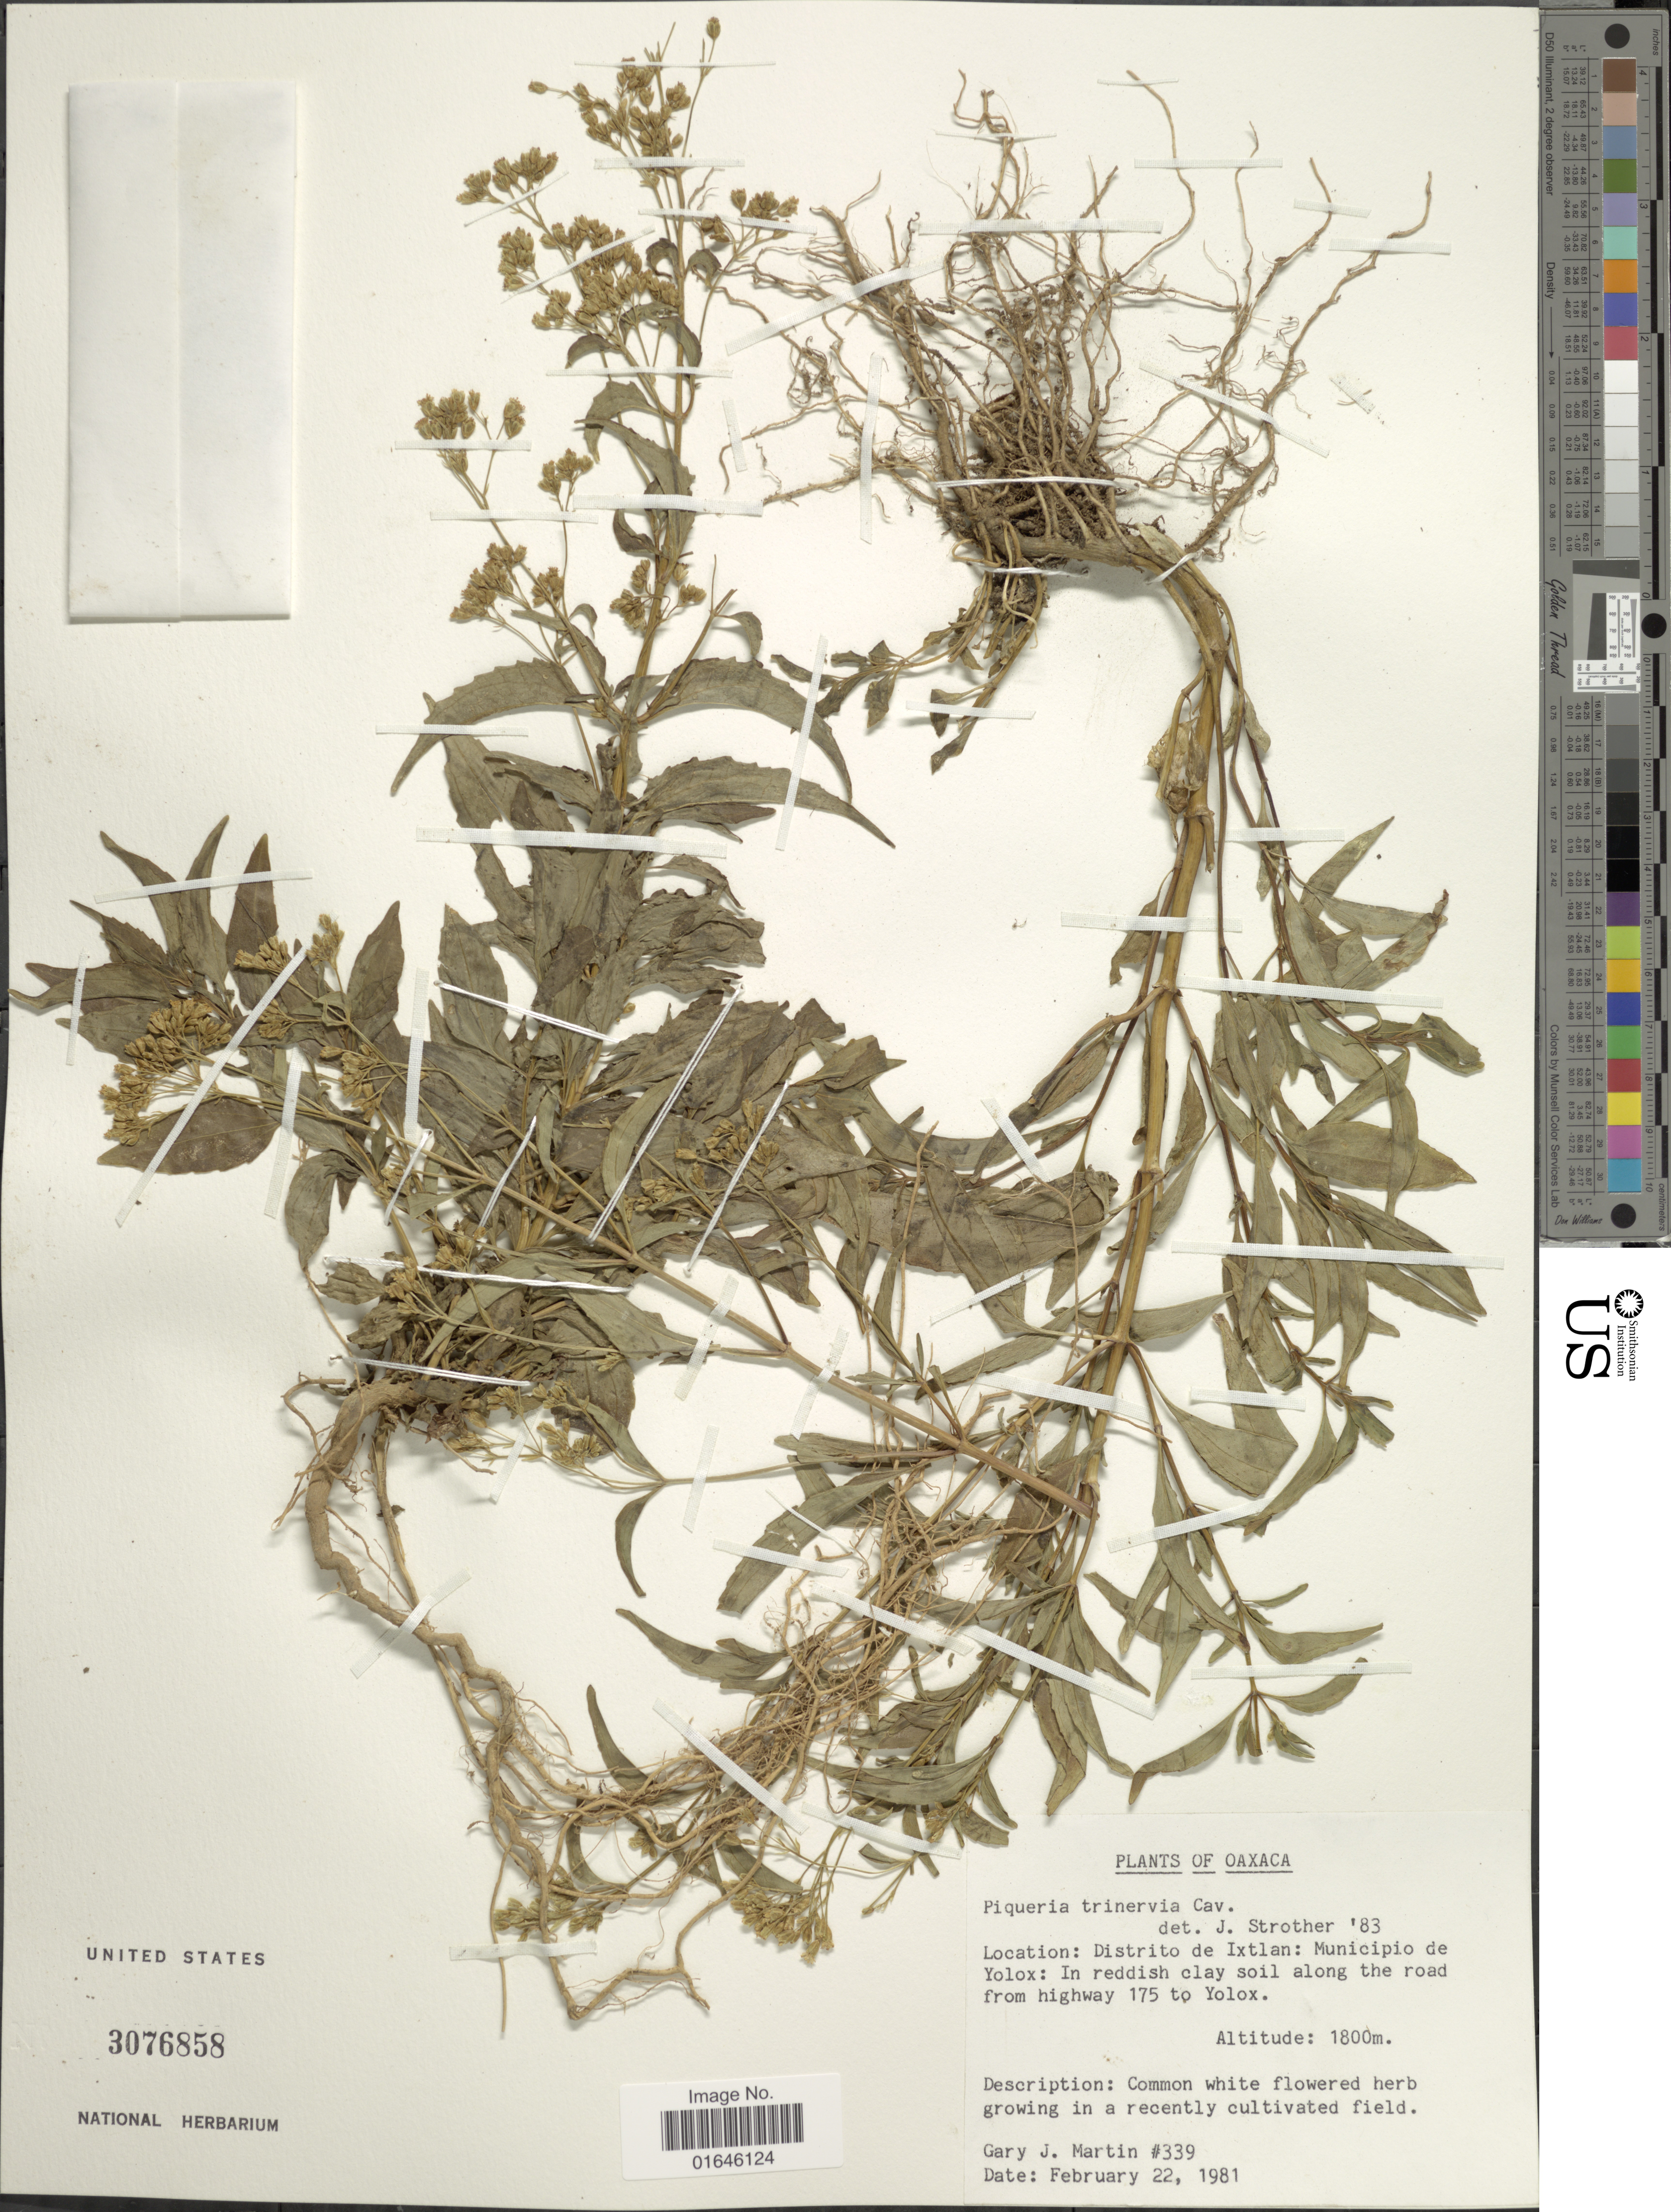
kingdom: Plantae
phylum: Tracheophyta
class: Magnoliopsida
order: Asterales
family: Asteraceae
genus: Piqueria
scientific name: Piqueria trinervia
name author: Cav.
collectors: J. Martin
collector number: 339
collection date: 1981-02-22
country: Mexico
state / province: Oaxaca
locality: Distrito de Ixtlan: Municipio de Yolox: In reddish clay soil along the road from highway 175 to Yolox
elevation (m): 1800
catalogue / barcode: US 3076858